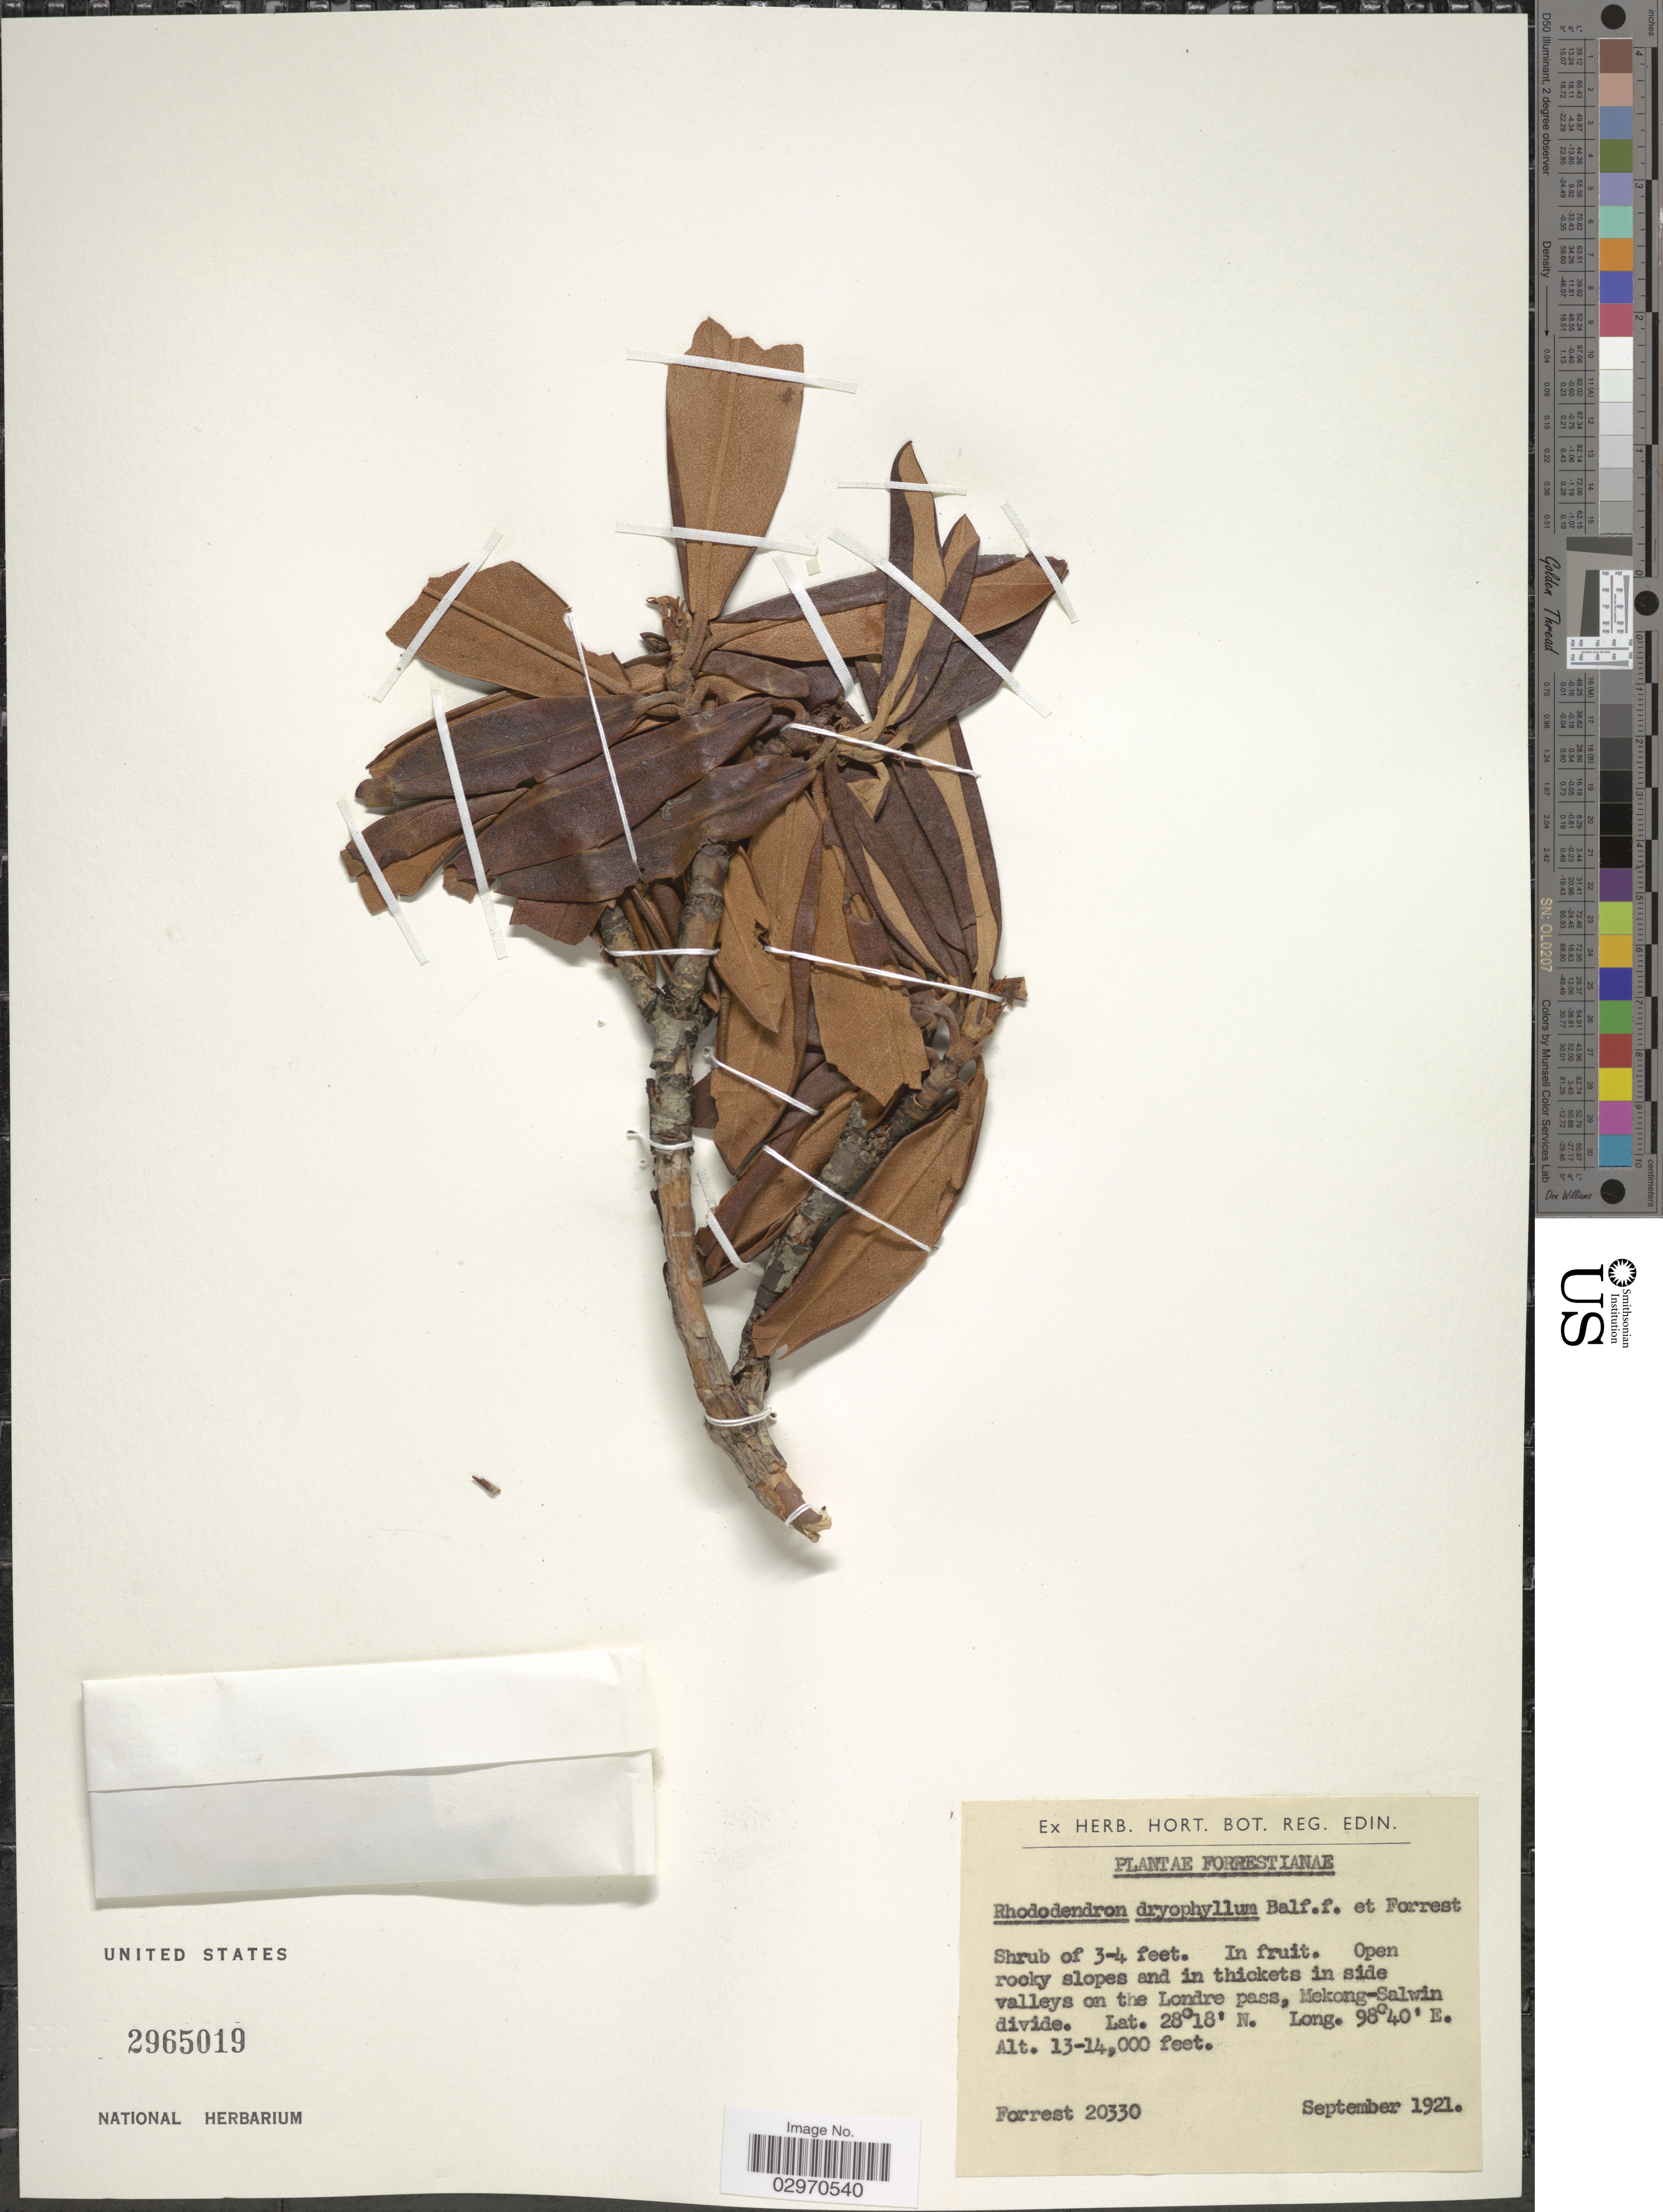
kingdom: Plantae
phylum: Tracheophyta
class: Magnoliopsida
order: Ericales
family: Ericaceae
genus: Rhododendron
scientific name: Rhododendron dryophyllum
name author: Balf. f. & Forrest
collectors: -. Forrest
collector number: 20330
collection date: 1921-09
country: China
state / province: Xizang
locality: In side valleys on the Londre pass, Mekong-Salwin divide.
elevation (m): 3962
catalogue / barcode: US 2965019